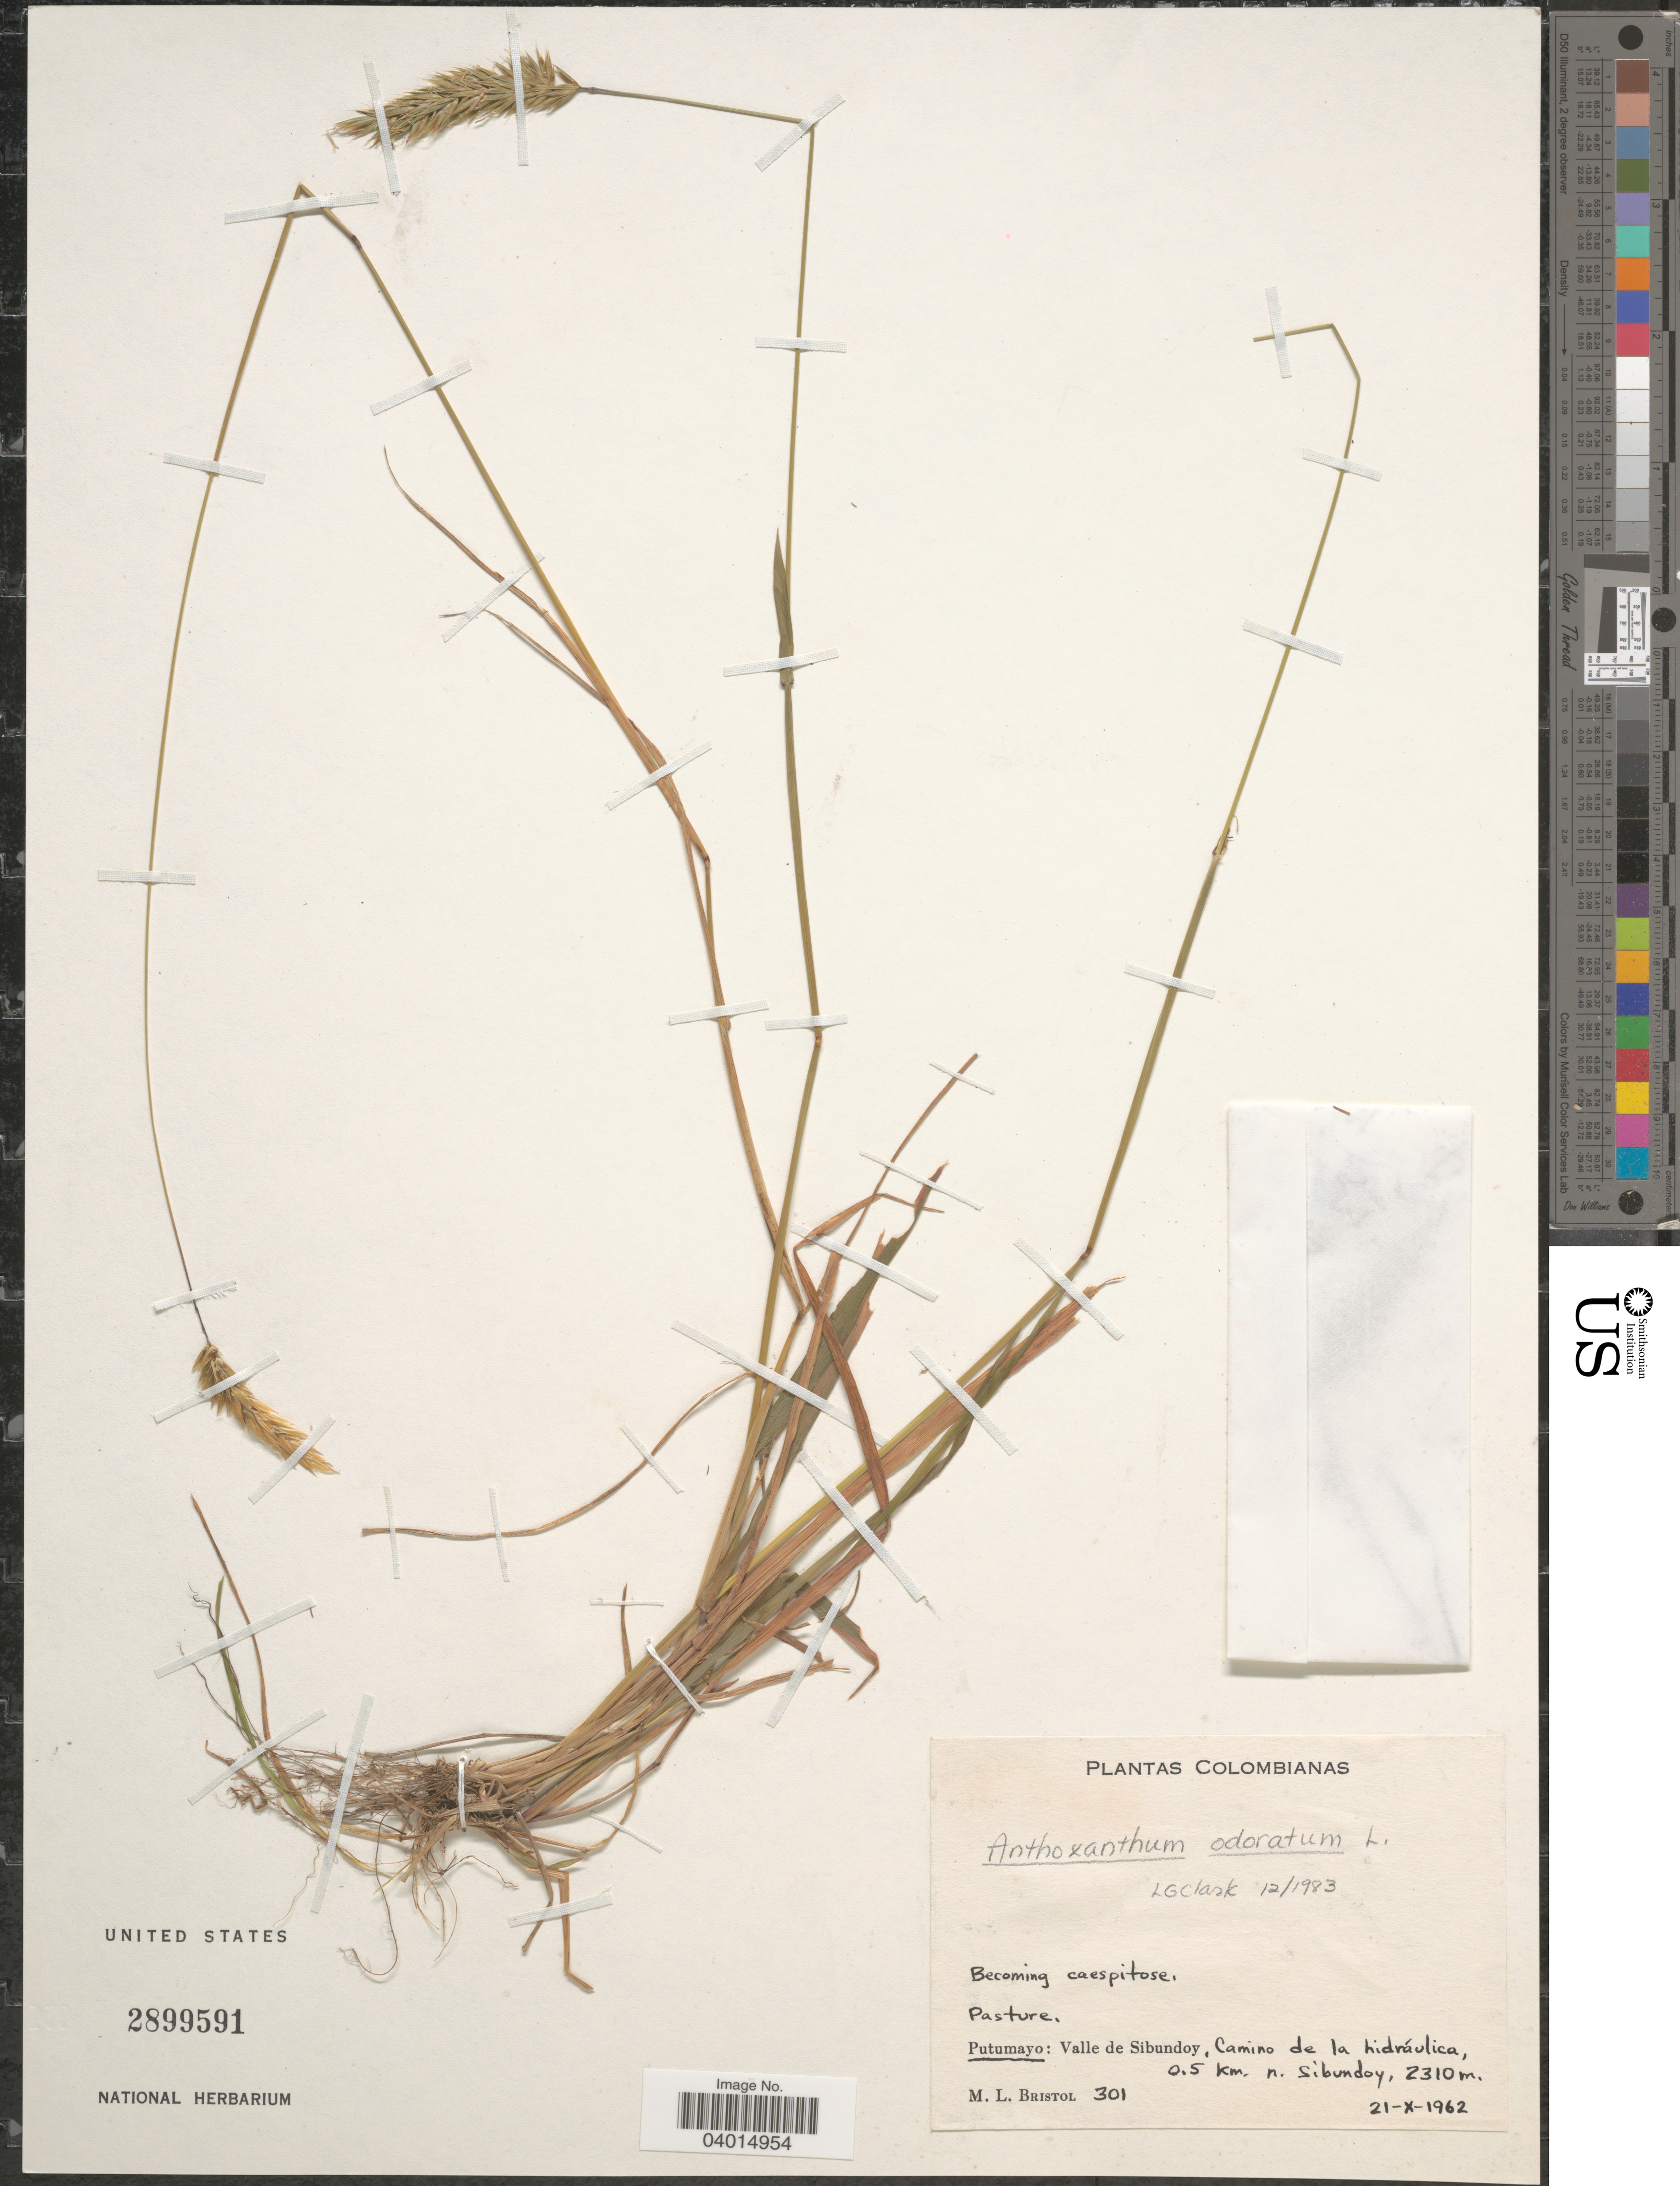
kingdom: Plantae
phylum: Tracheophyta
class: Liliopsida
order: Poales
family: Poaceae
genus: Anthoxanthum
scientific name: Anthoxanthum odoratum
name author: L.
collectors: M. L. Bristol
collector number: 301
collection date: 1962-10-21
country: Colombia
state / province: Putumayo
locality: Valle de Sibundoy, Camino de la hidráulica, 0.5 km. n. Sibundoy.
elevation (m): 2310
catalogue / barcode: US 2899591